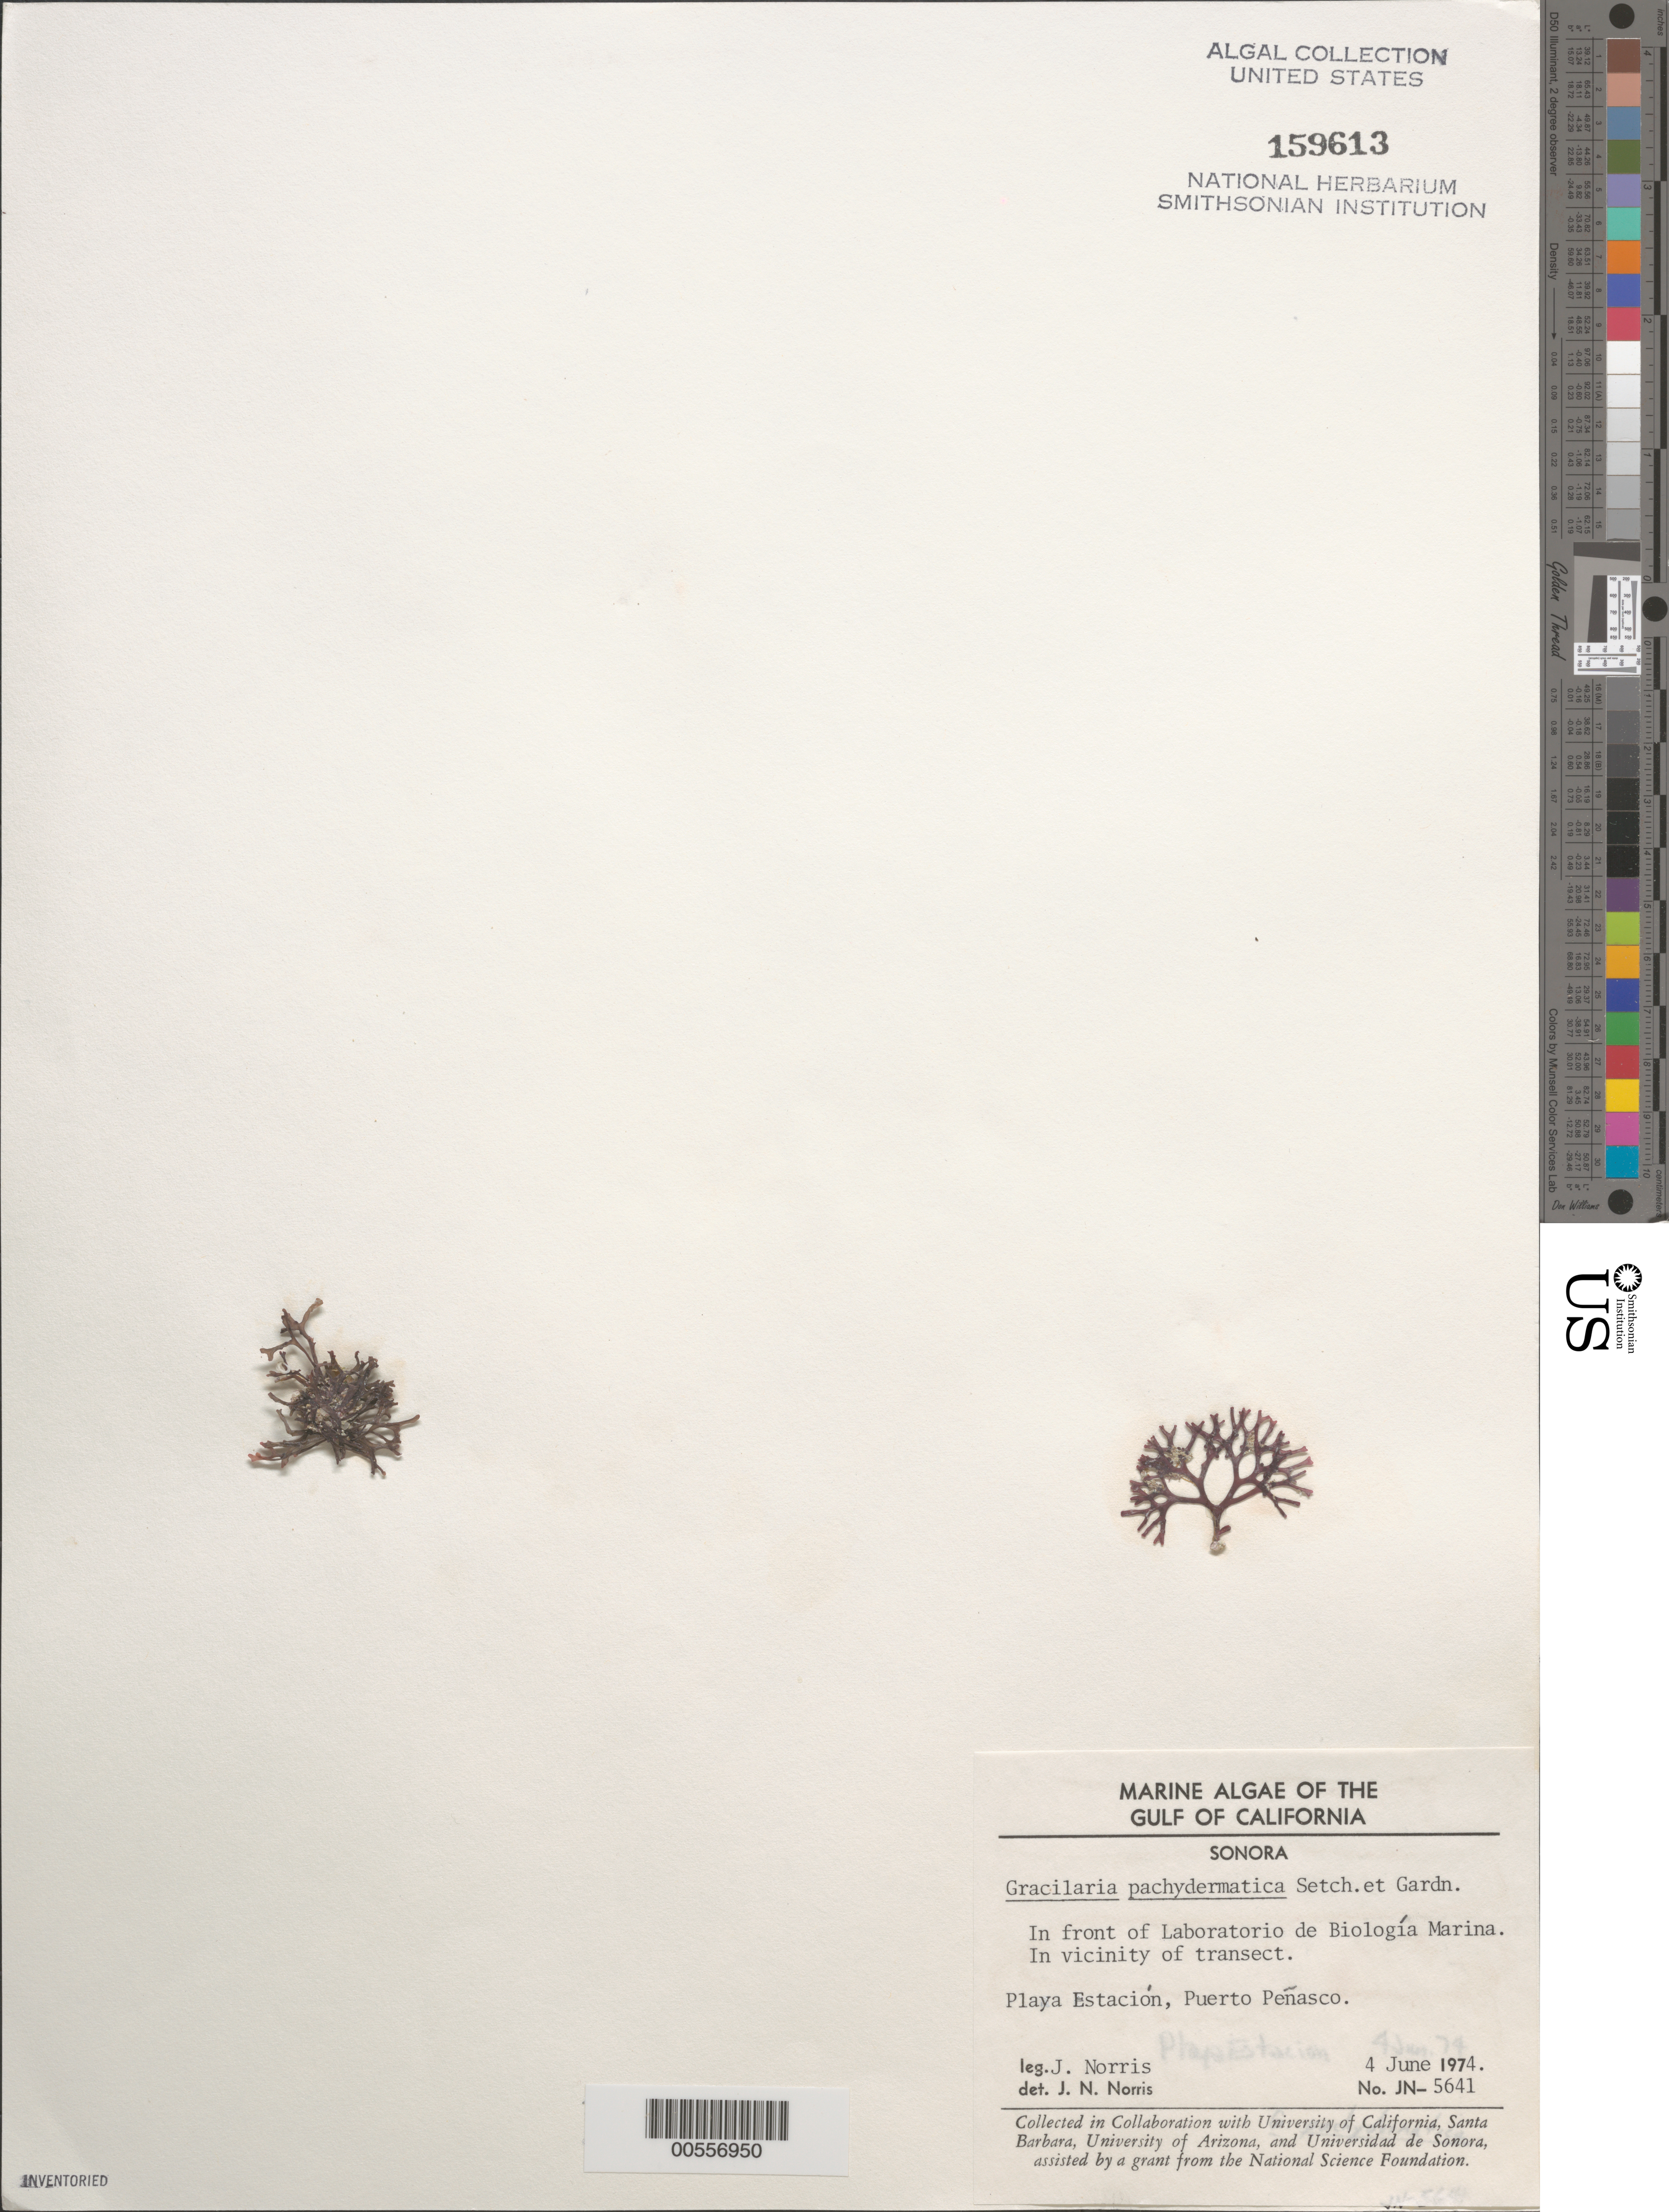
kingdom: Plantae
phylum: Rhodophyta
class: Florideophyceae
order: Gracilariales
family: Gracilariaceae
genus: Gracilaria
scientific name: Gracilaria pachydermatica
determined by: Norris, James N.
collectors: J. N. Norris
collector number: JN-5641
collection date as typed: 04 Jun 1974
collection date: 1974-06-04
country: Mexico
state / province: Sonora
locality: Playa Estacion, Puerto Penasco, Laboratorio de Biologia Marina shore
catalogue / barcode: US 159613